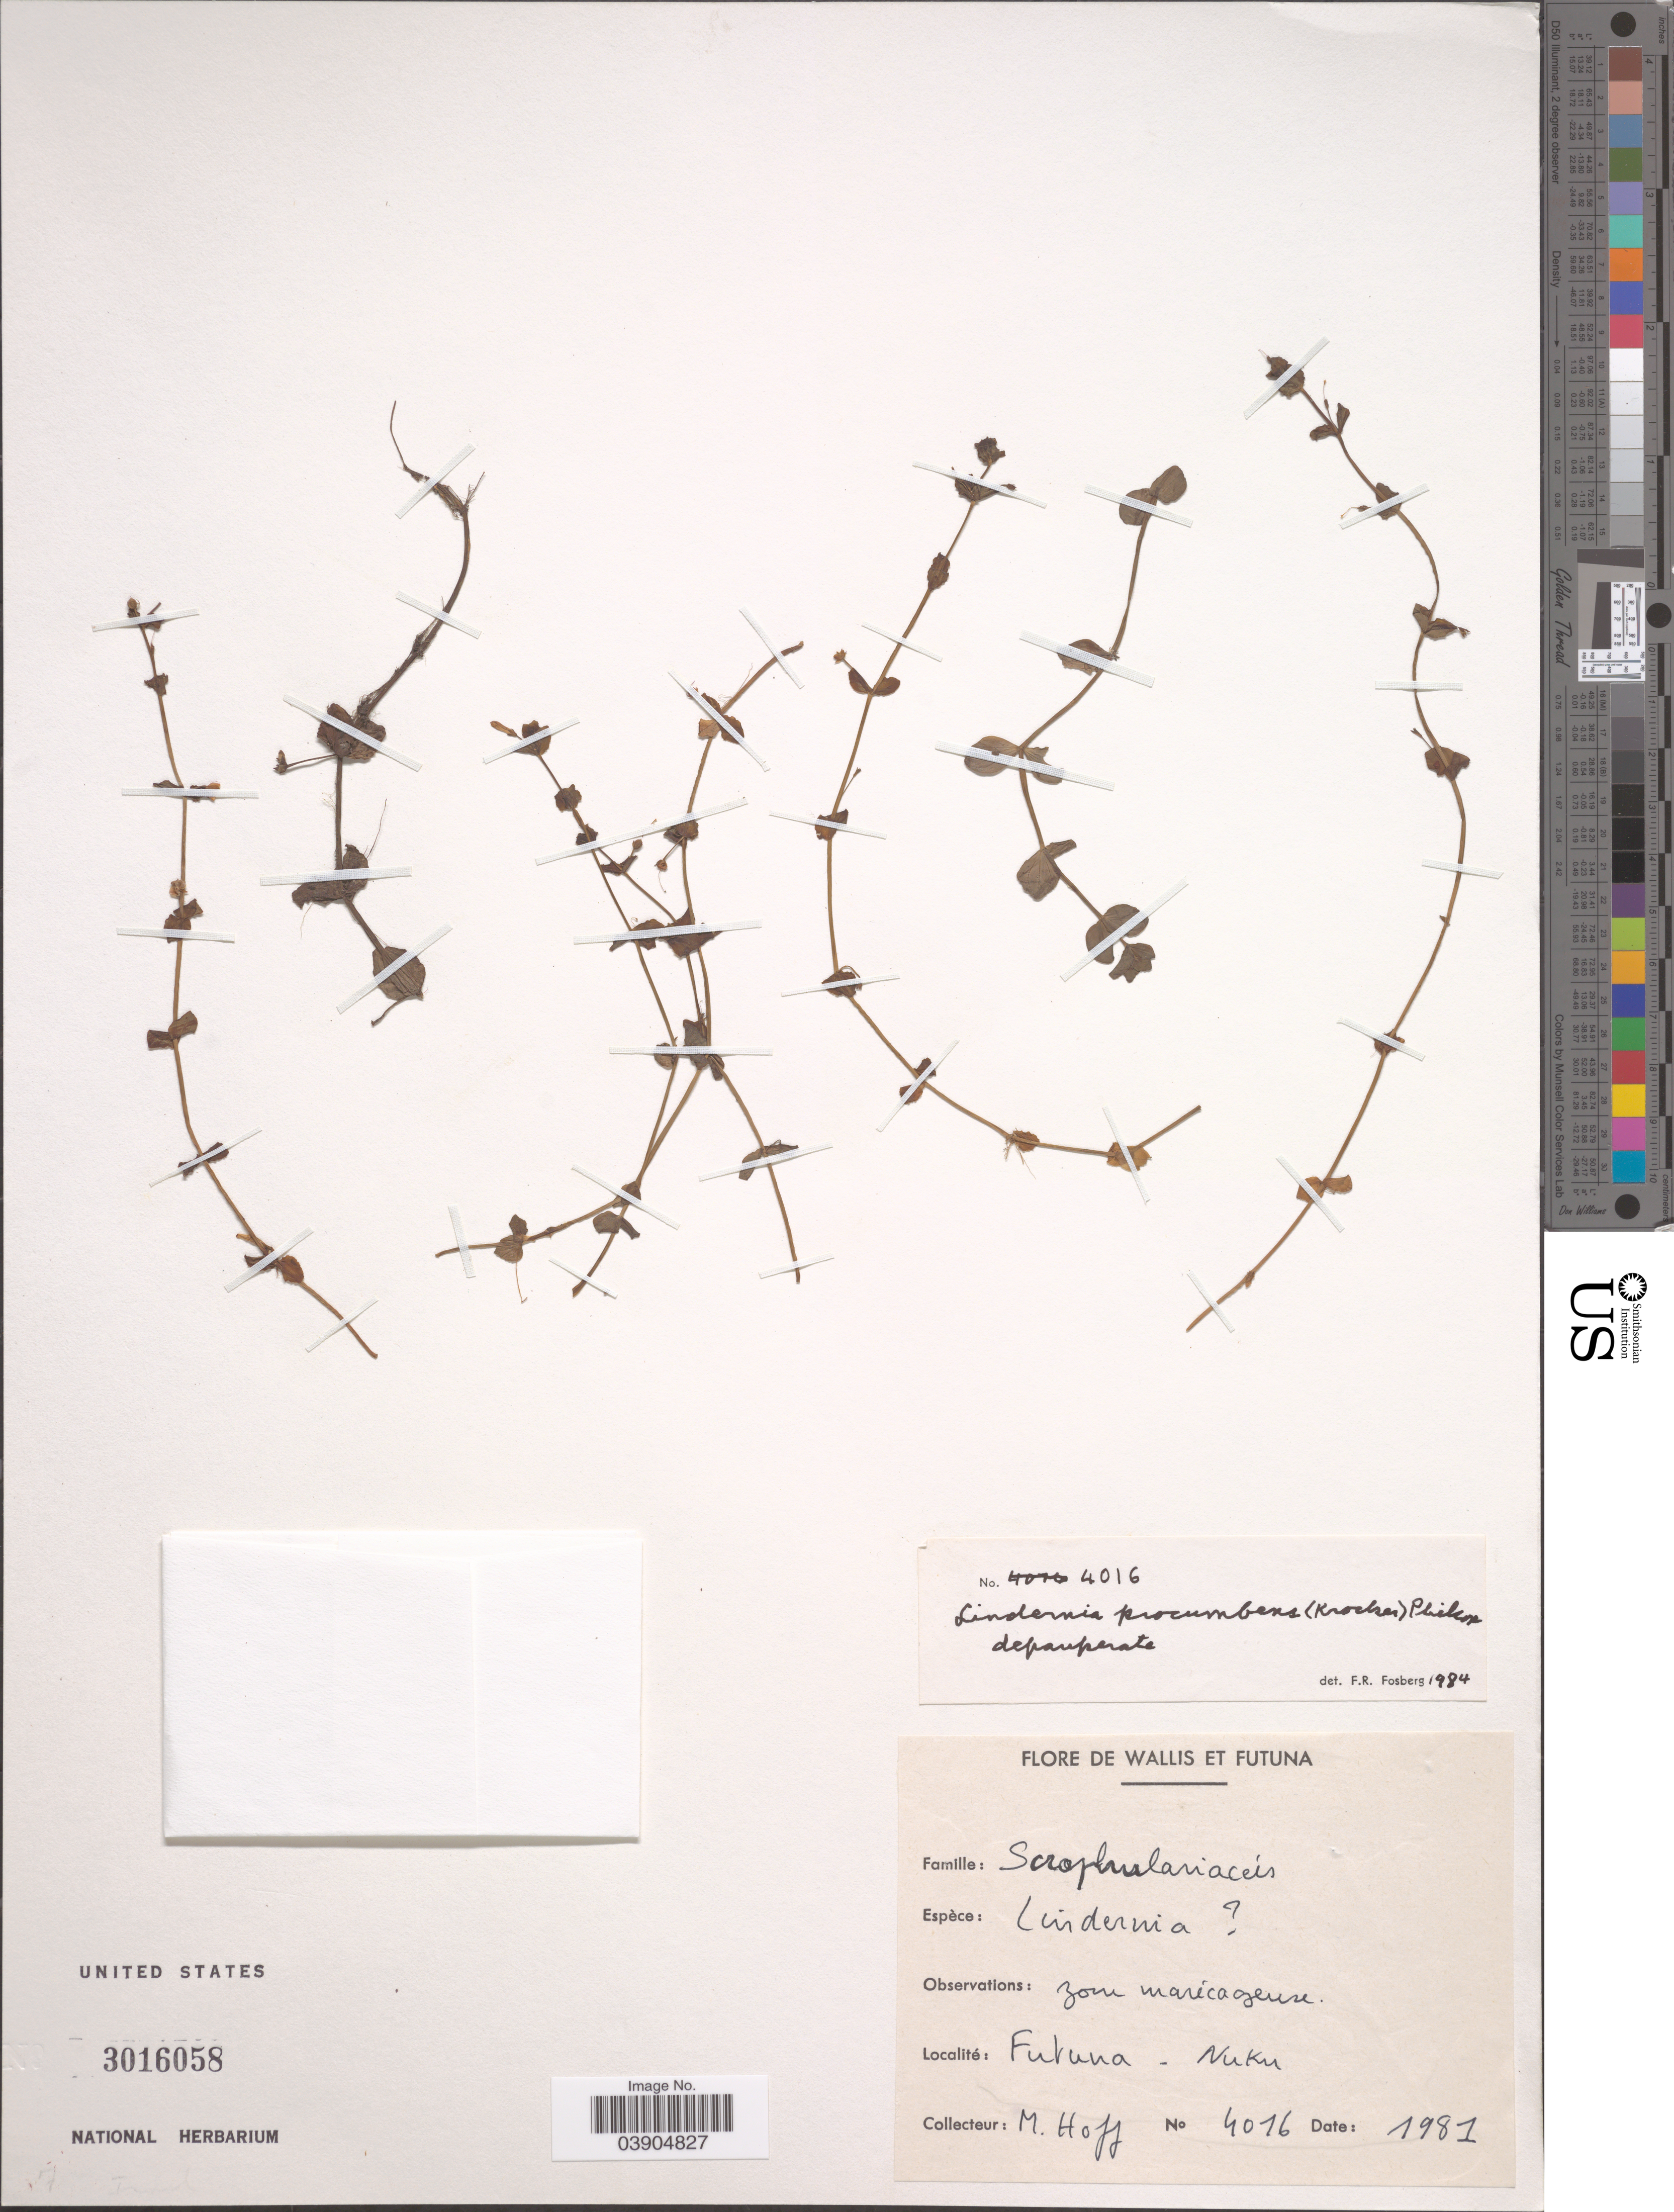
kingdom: Plantae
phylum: Tracheophyta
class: Magnoliopsida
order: Lamiales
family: Linderniaceae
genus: Lindernia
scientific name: Lindernia procumbens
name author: (Krock.) Philcox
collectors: M. Hoff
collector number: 4016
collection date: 1981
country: Wallis and Futuna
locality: Futuna - Nuku.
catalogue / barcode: US 3016058